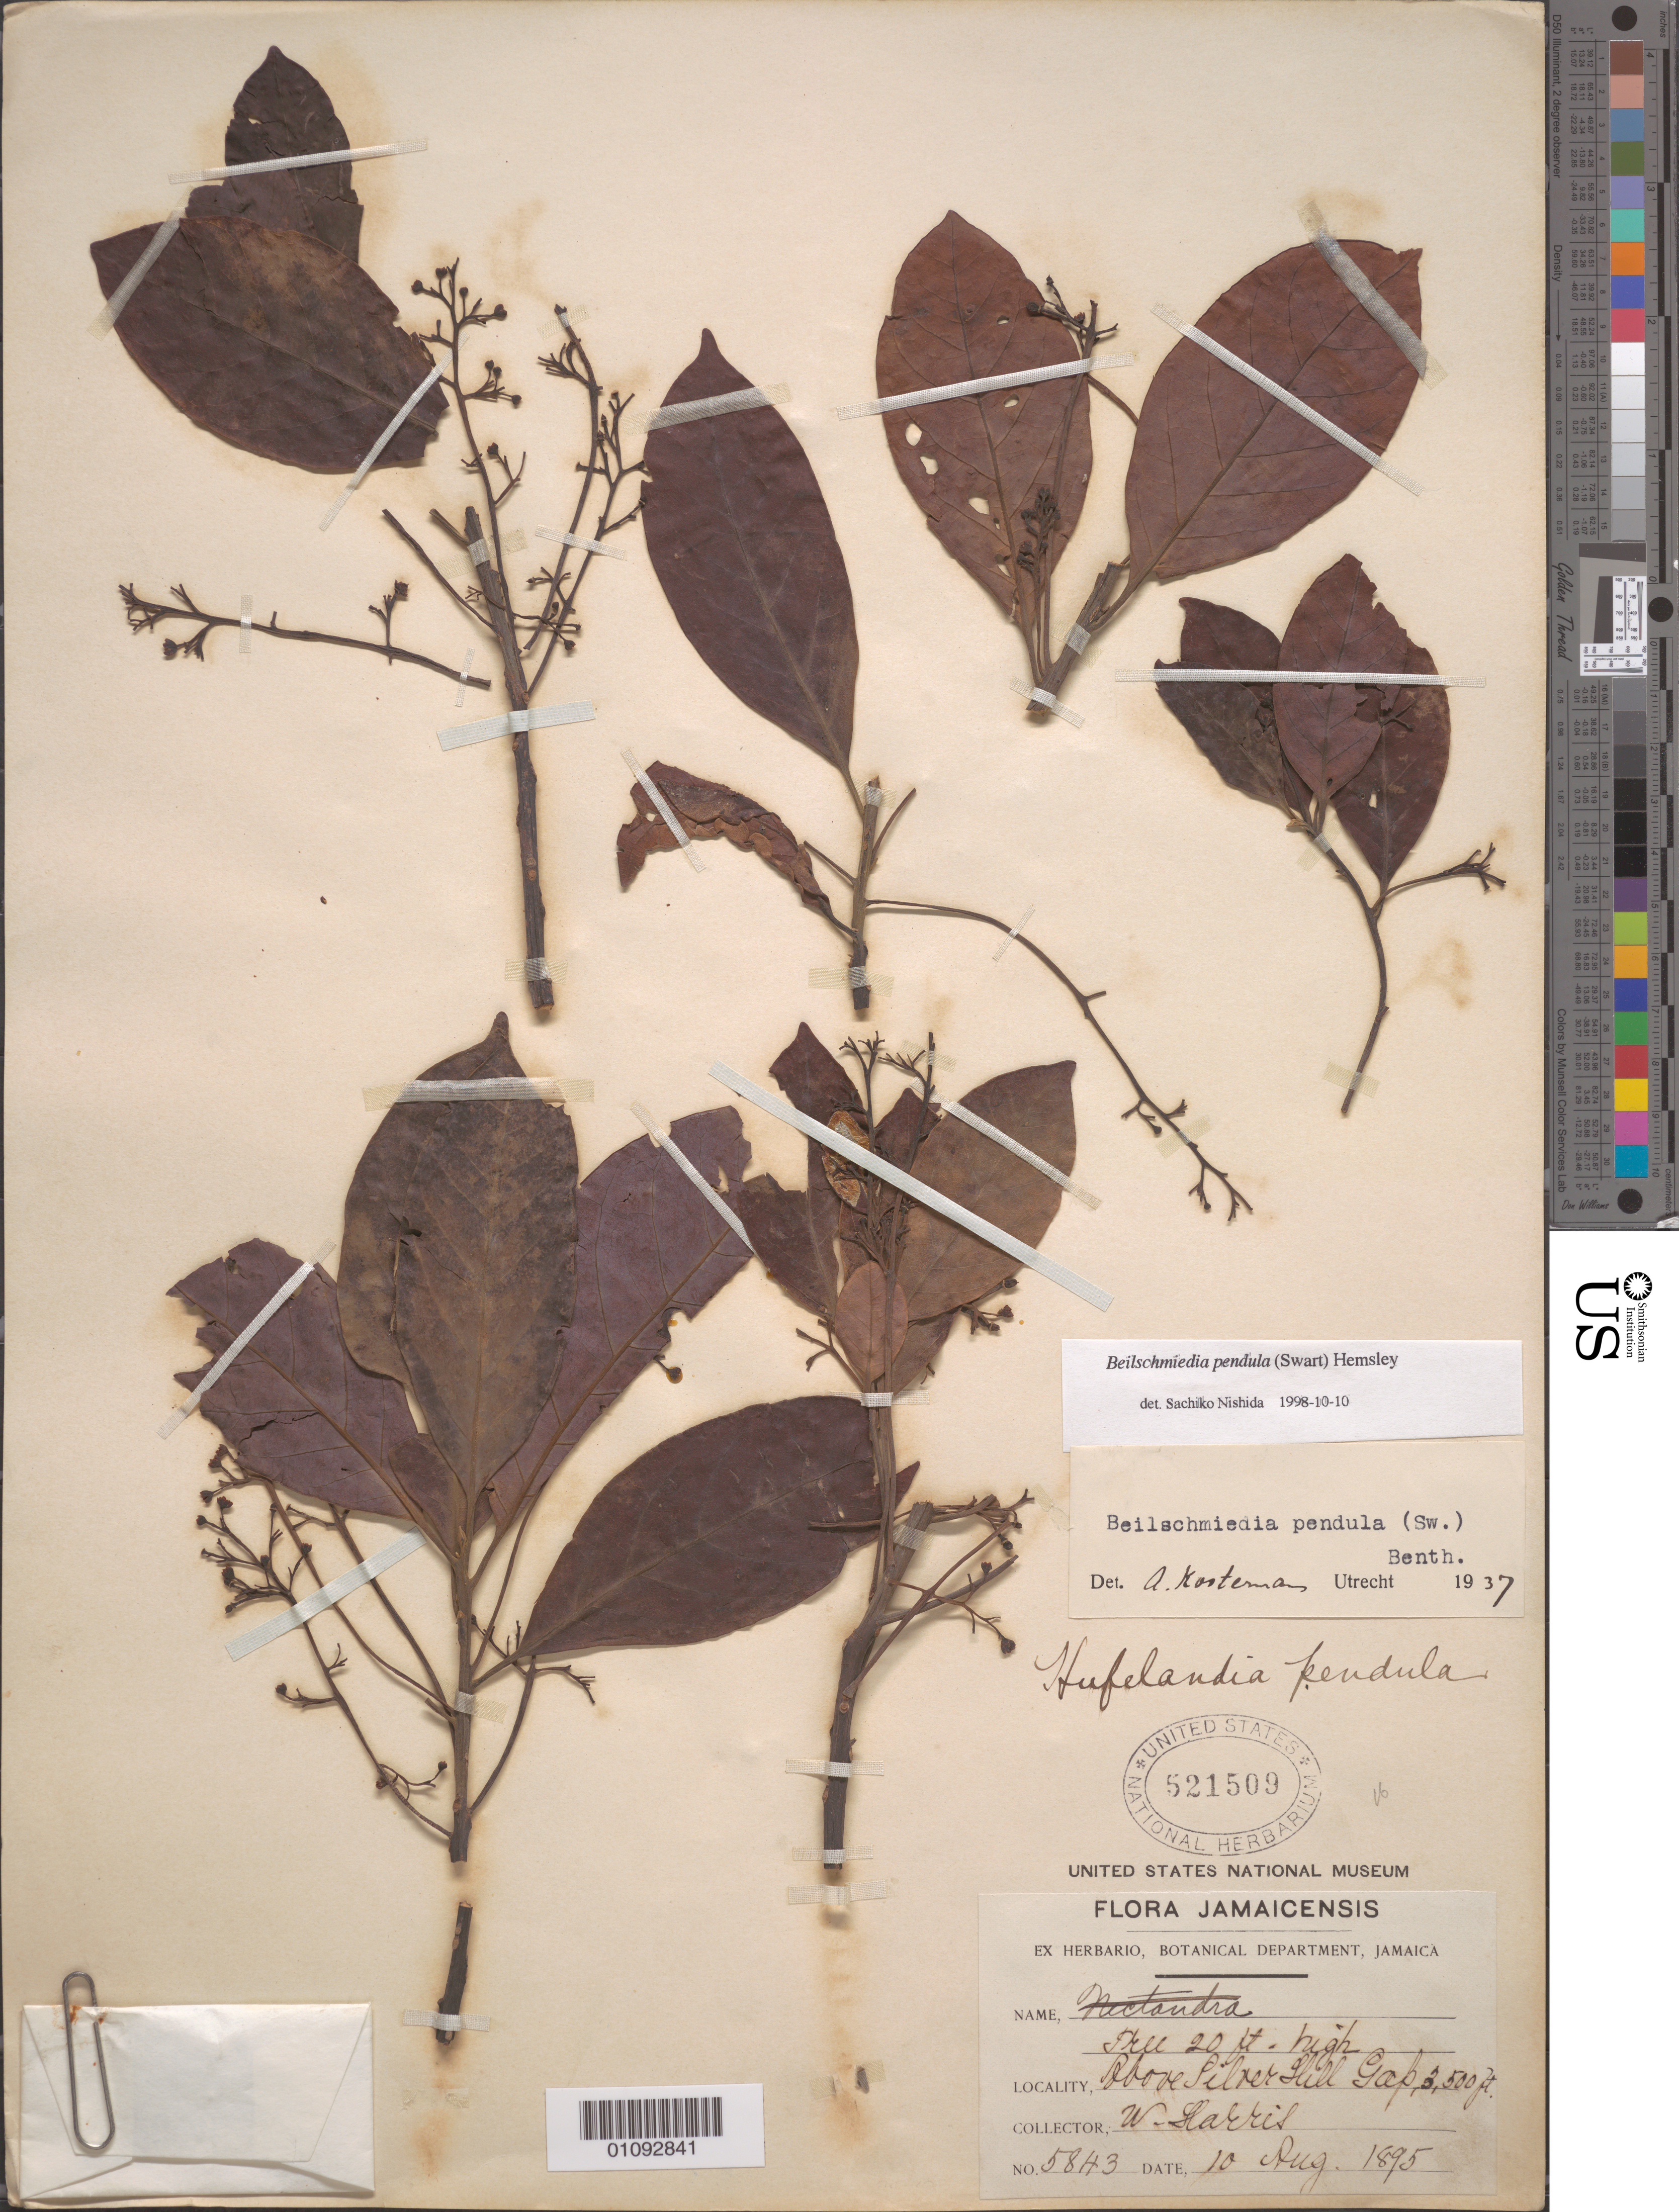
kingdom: Plantae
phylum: Tracheophyta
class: Magnoliopsida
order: Laurales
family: Lauraceae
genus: Beilschmiedia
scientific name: Beilschmiedia pendula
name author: (Sw.) Hemsl.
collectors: W. Harris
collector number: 5843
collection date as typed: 10 Aug 1895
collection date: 1895-08-10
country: Jamaica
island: Jamaica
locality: Above Silver Hill Gap.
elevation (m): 1067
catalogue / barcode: US 521509